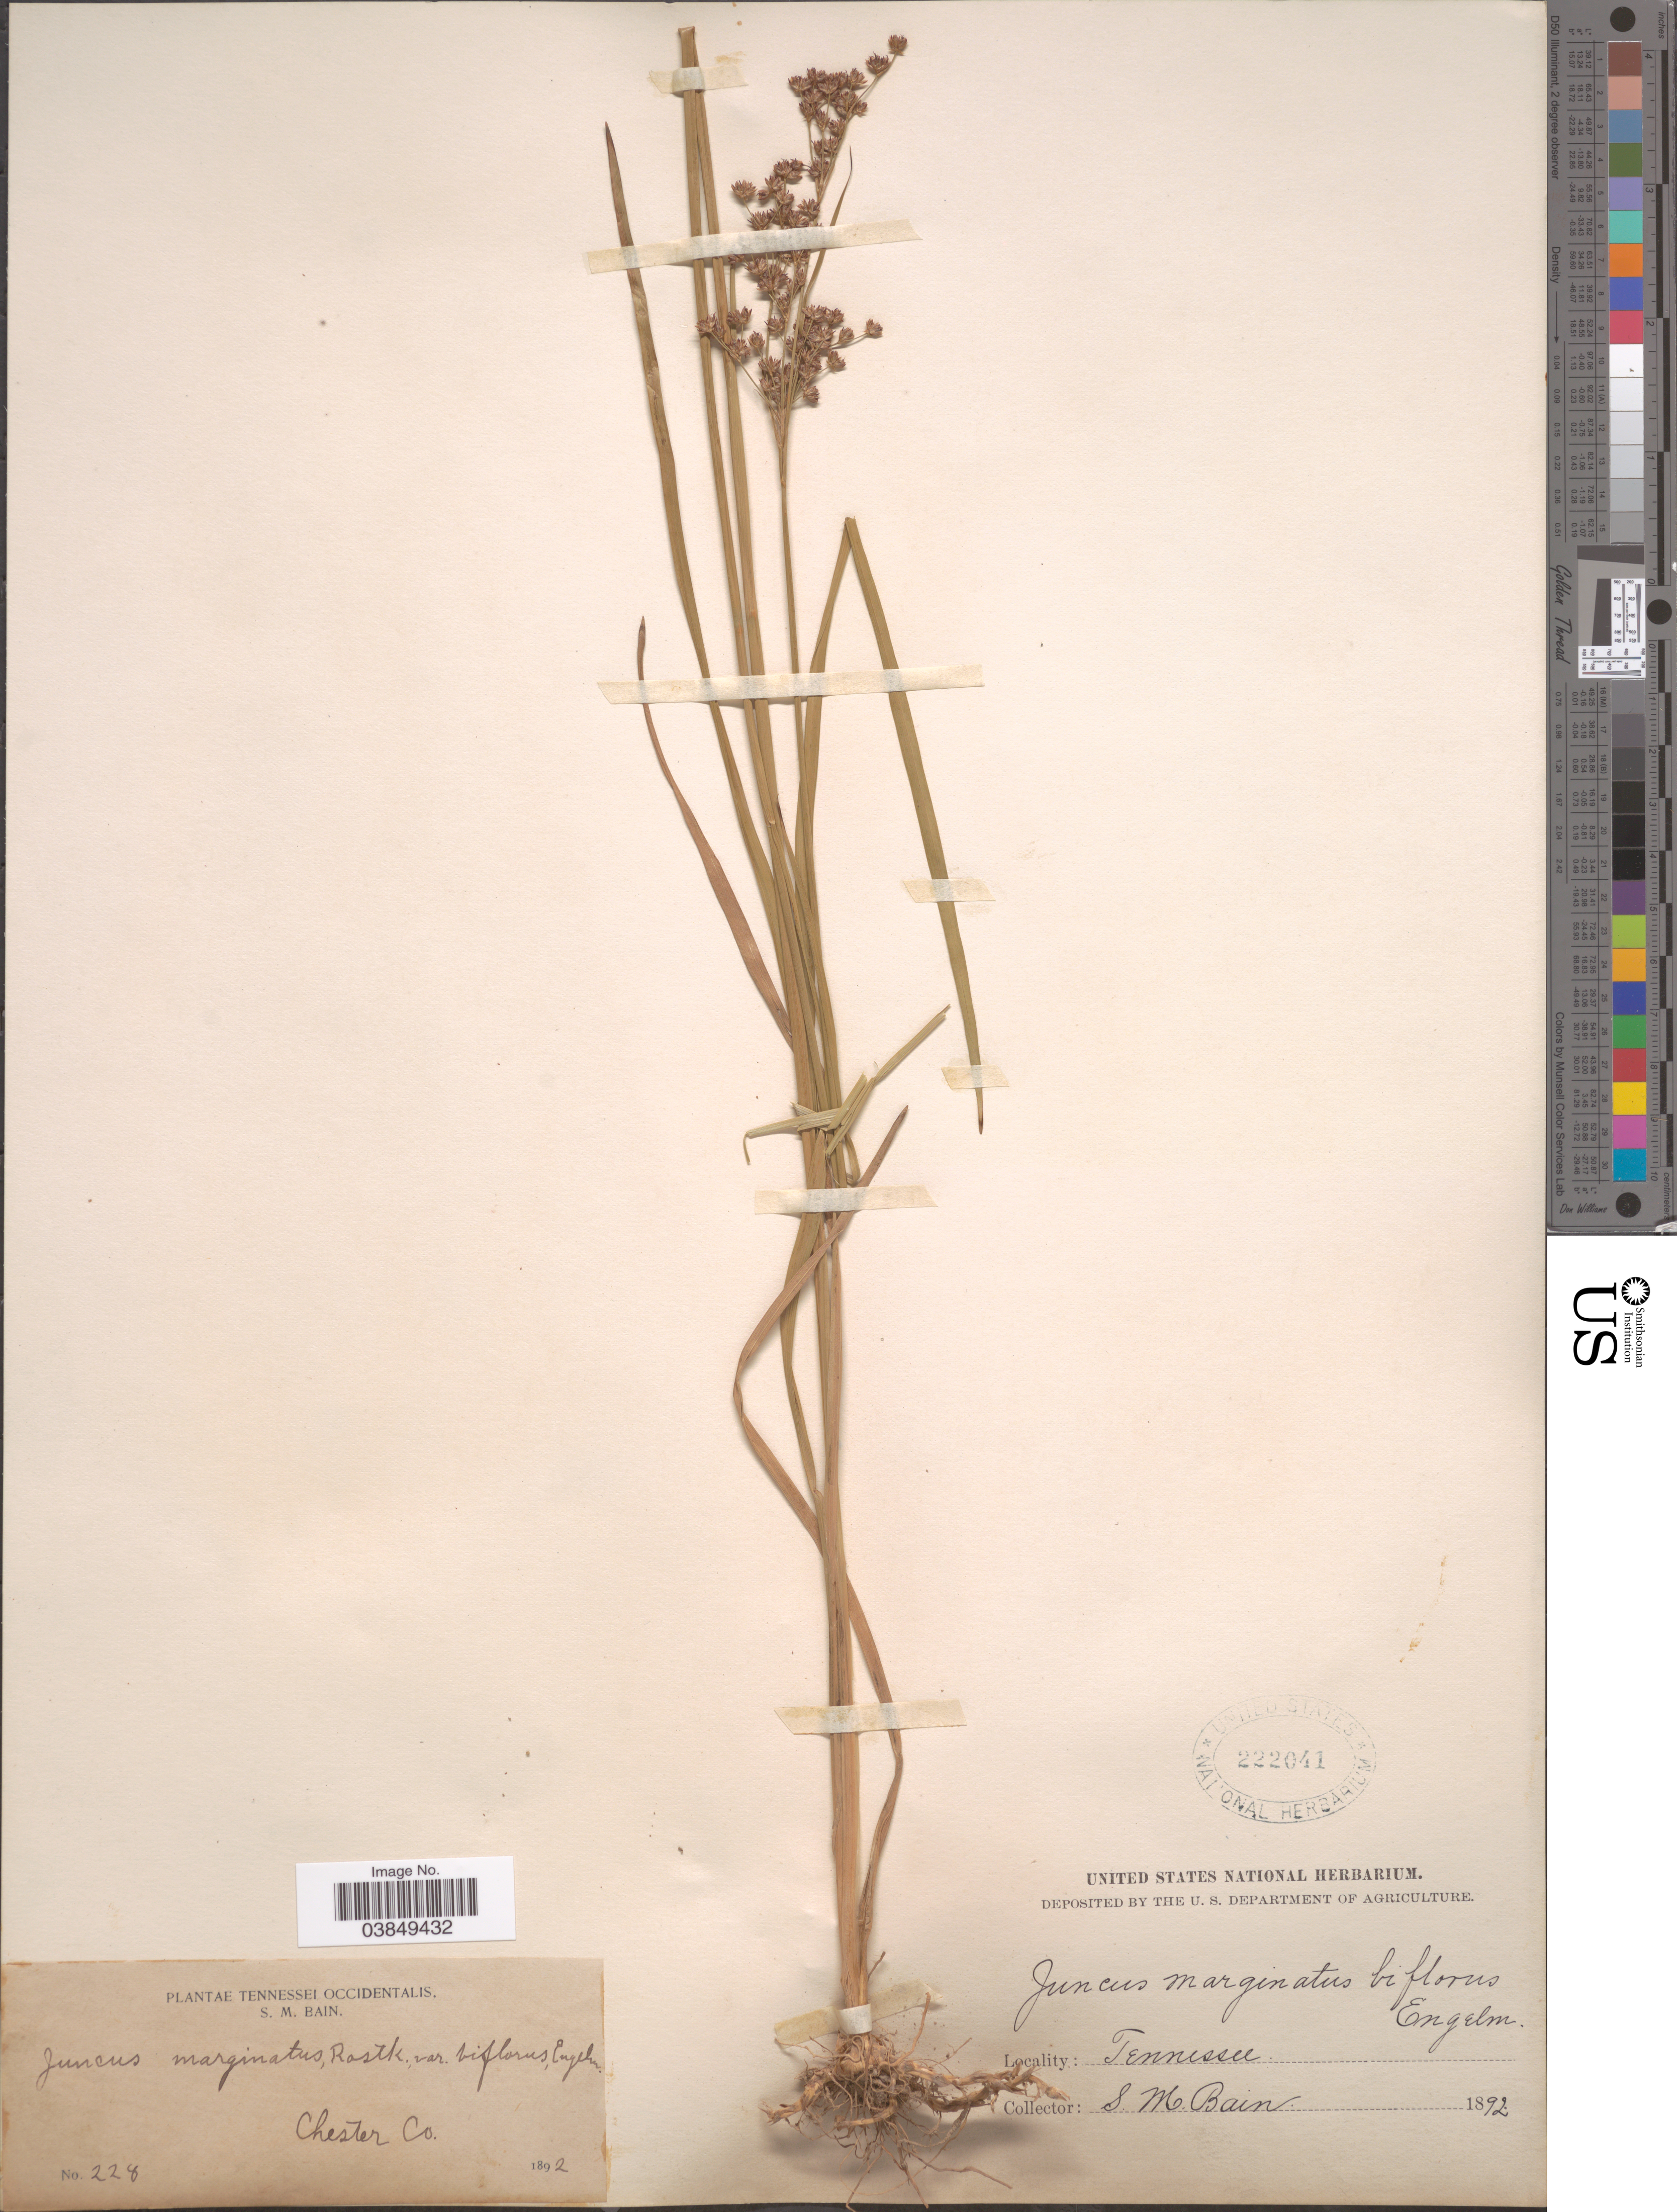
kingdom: Plantae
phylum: Tracheophyta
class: Liliopsida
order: Poales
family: Juncaceae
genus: Juncus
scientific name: Juncus aristulatus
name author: Michx.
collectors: S. M. Bain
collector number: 228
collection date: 1892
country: United States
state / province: Tennessee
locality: Tennessei Occidentalis. Chester Co.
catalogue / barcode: US 222041